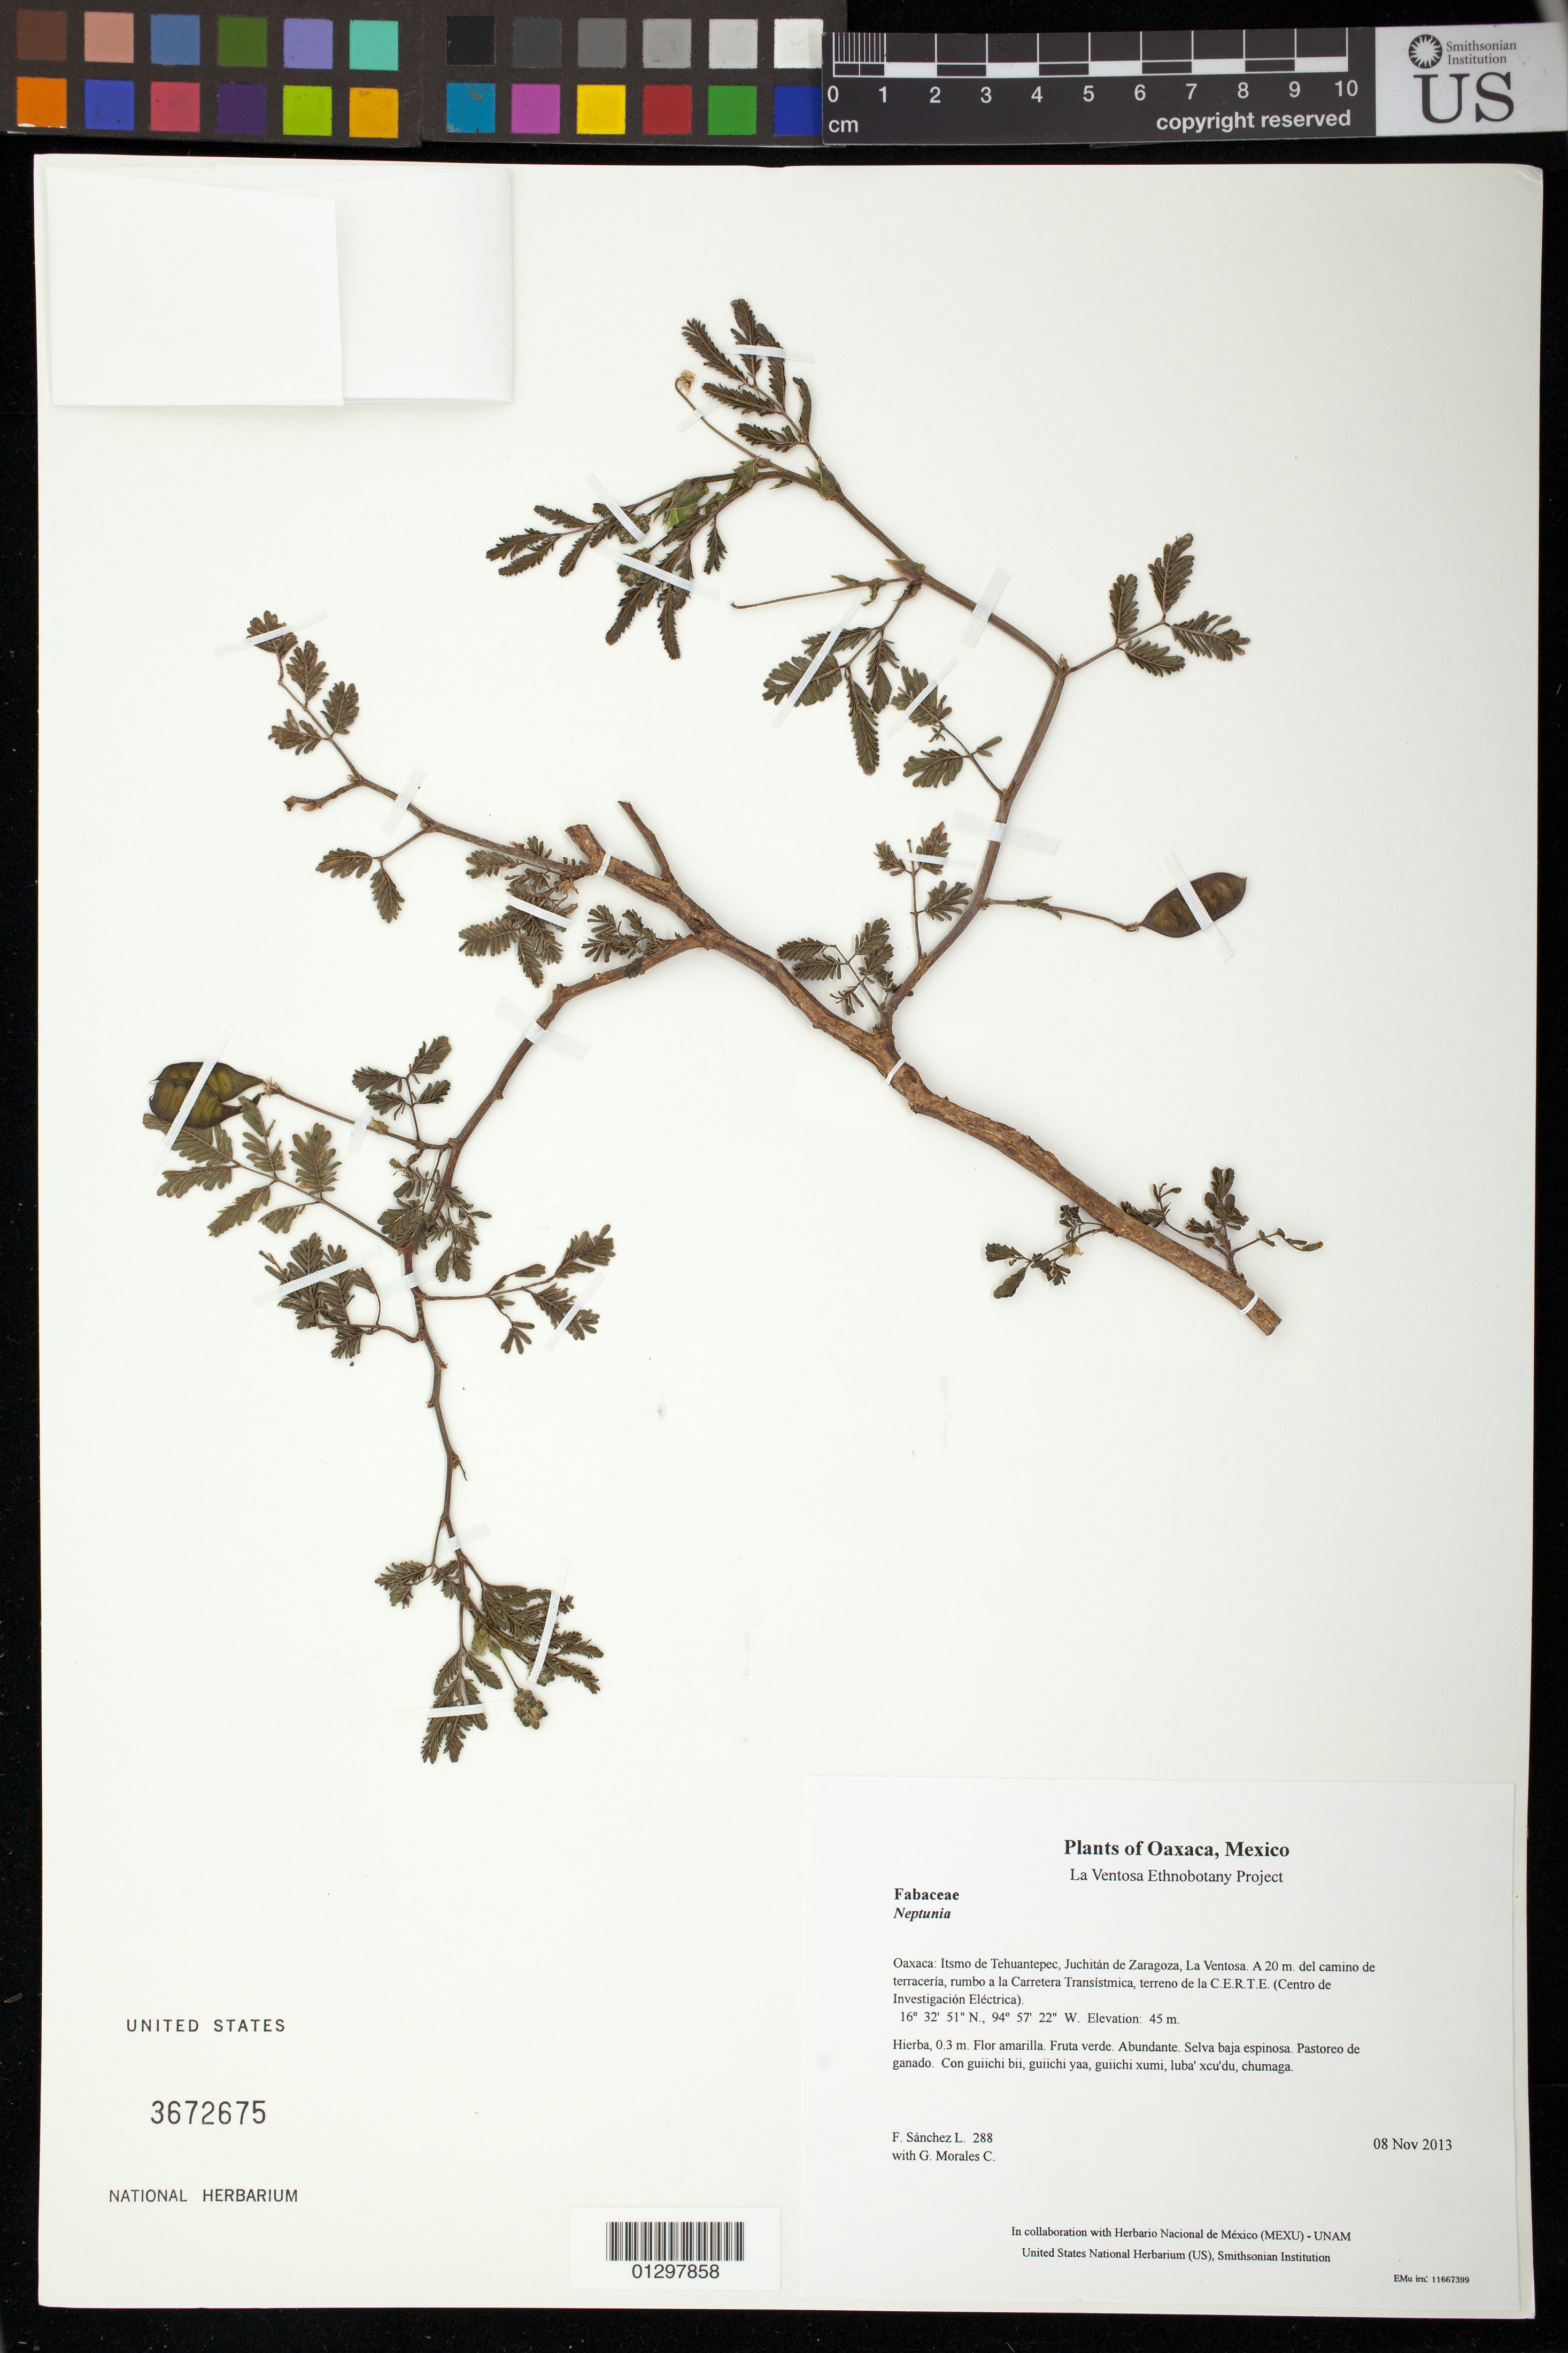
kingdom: Plantae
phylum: Tracheophyta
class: Magnoliopsida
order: Fabales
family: Fabaceae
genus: Neptunia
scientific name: Neptunia pubescens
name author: Benth.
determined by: Becklund, Ellie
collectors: F. Sánchez L. & G. Morales C.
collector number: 288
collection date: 2013-11-08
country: Mexico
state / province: Oaxaca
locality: Itsmo de Tehuantepec, Juchitán de Zaragoza, La Ventosa. A 20 m. del camino de terracería, rumbo a la Carretera Transístmica, terreno de la C.E.R.T.E. (Centro de Investigación Eléctrica)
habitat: Selva baja espinosa. Pastoreo de ganado.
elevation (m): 45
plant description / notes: JEBOT, MEXU, SERO, US; Guixi bandaga. 0.3 m. Guie' naguchi. Cuaananaxhi naga'. Stale.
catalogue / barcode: US 3672675